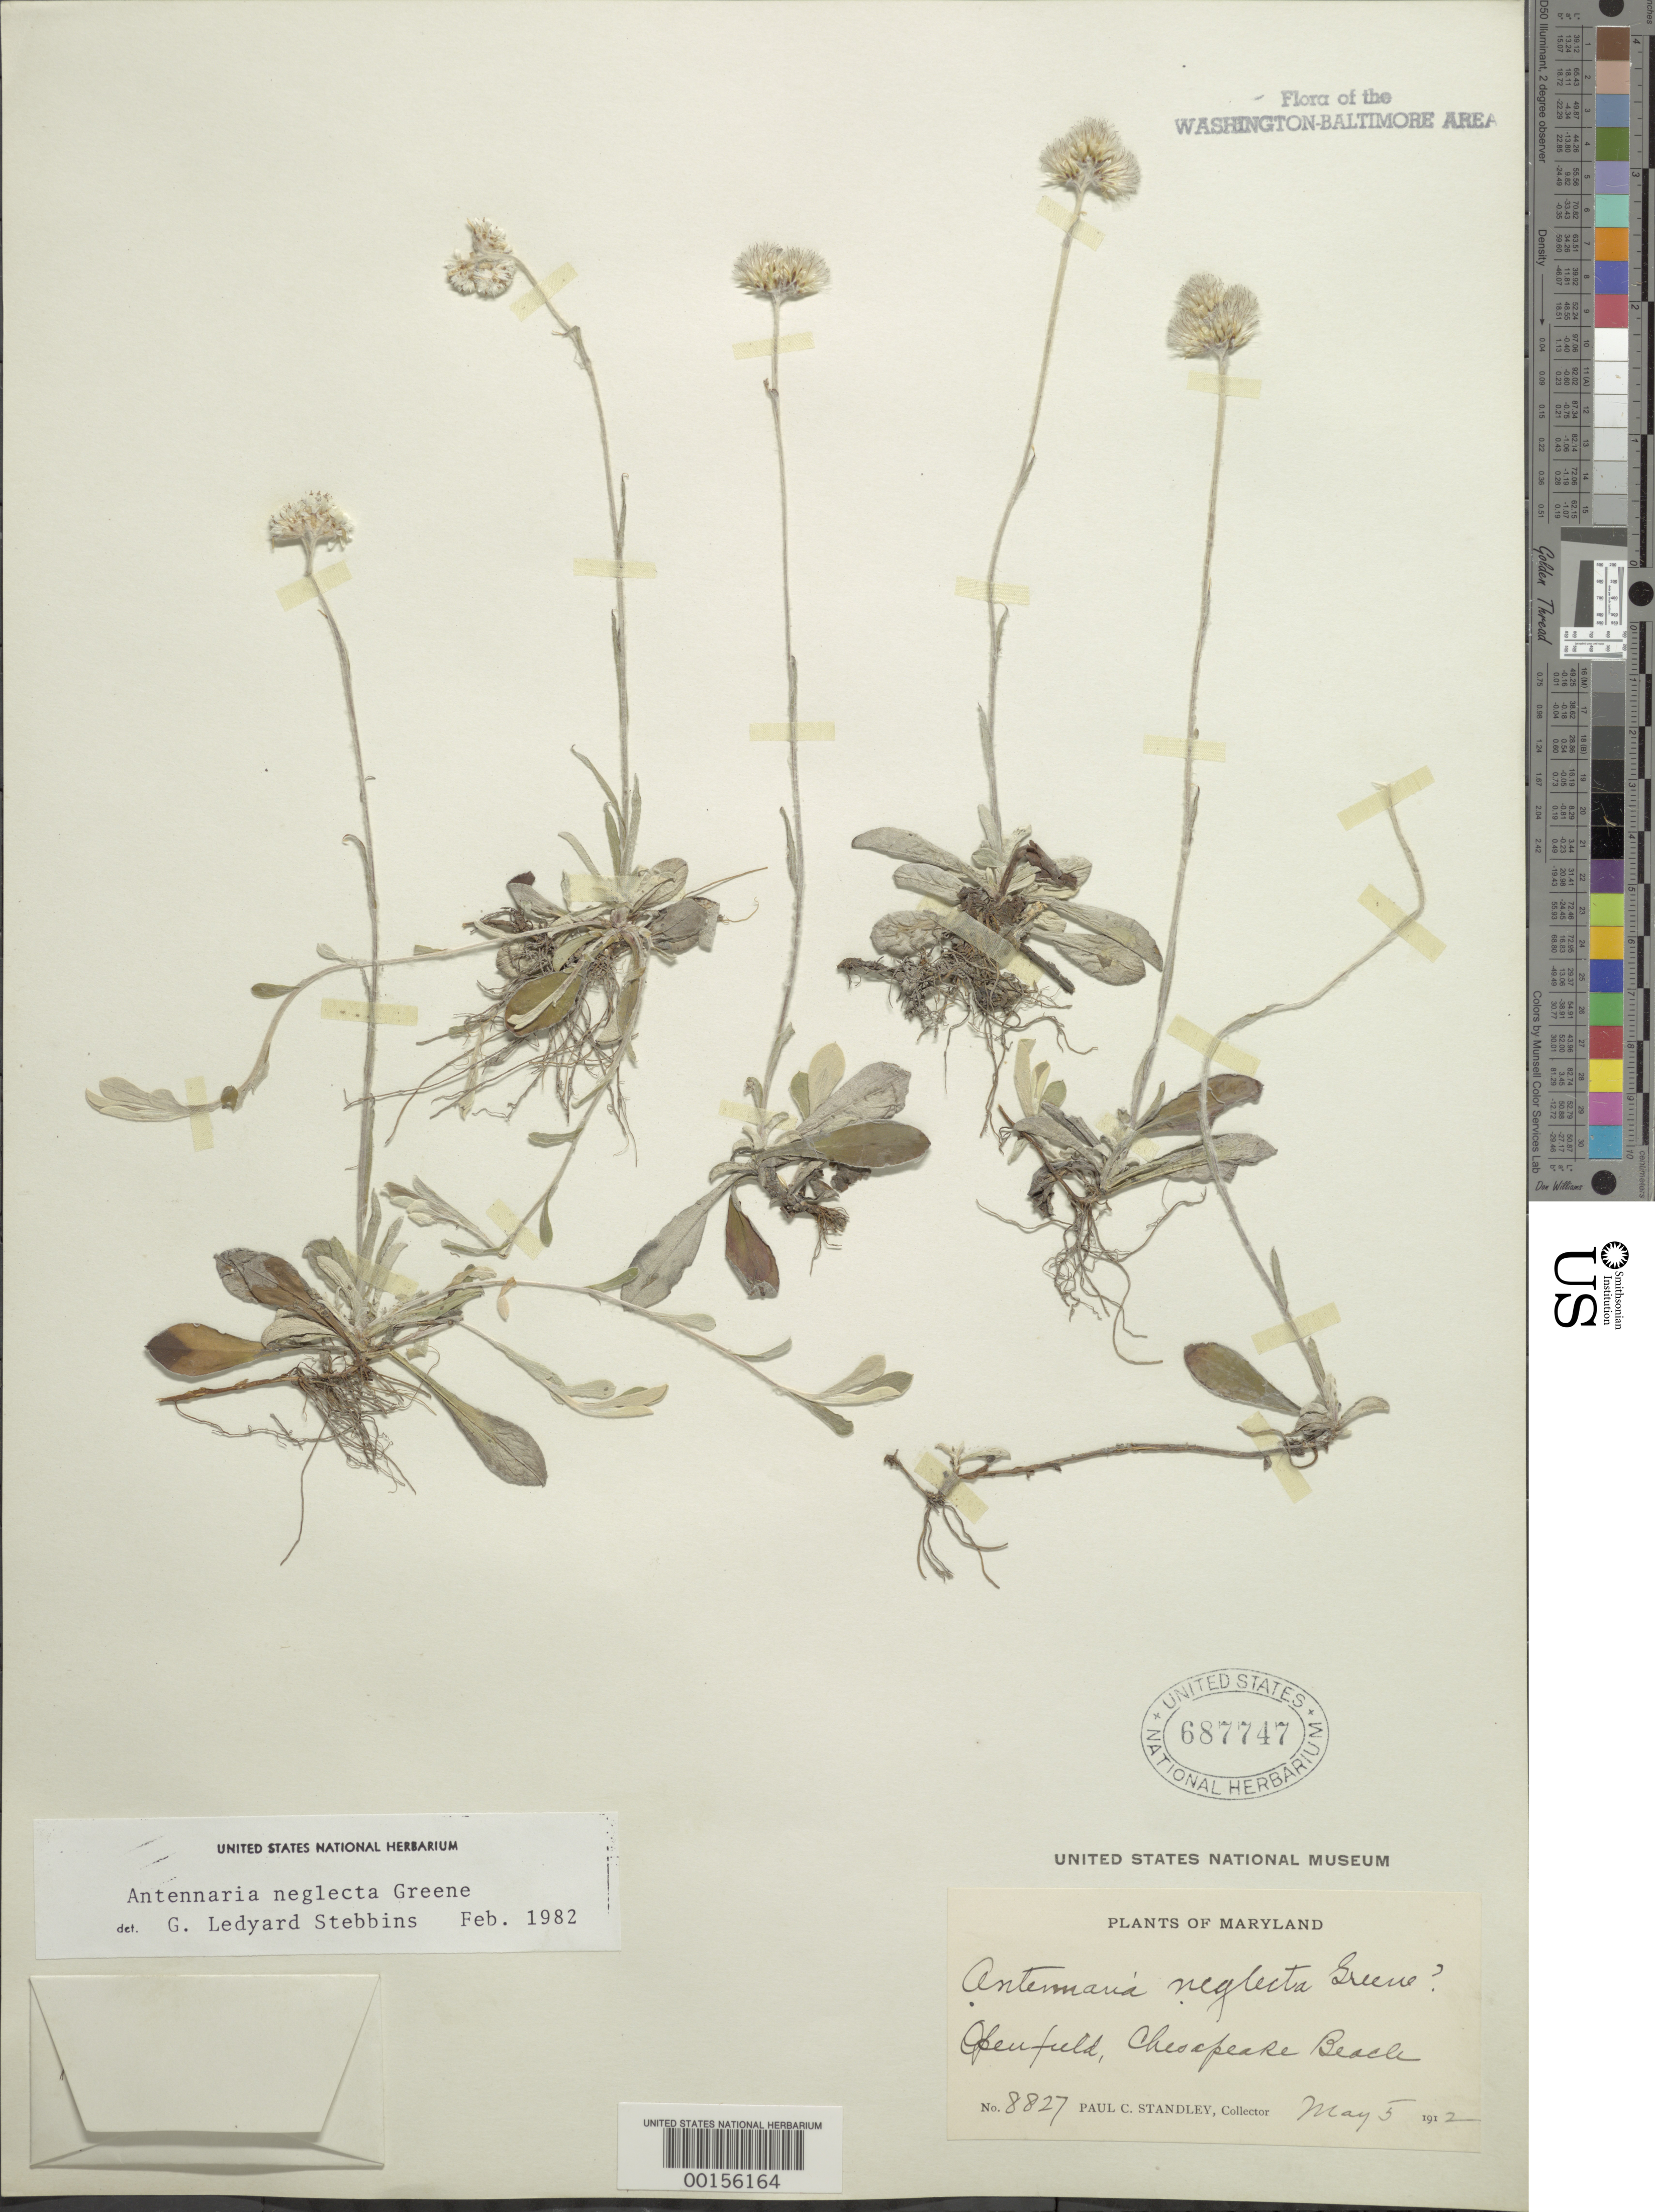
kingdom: Plantae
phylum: Tracheophyta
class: Magnoliopsida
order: Asterales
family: Asteraceae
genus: Antennaria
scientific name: Antennaria neglecta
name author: Greene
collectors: P. C. Standley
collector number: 8827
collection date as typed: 05 May 1912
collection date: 1912-05-05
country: United States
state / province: Maryland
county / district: Calvert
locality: Chesapeake Beach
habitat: Open field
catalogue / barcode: US 687747